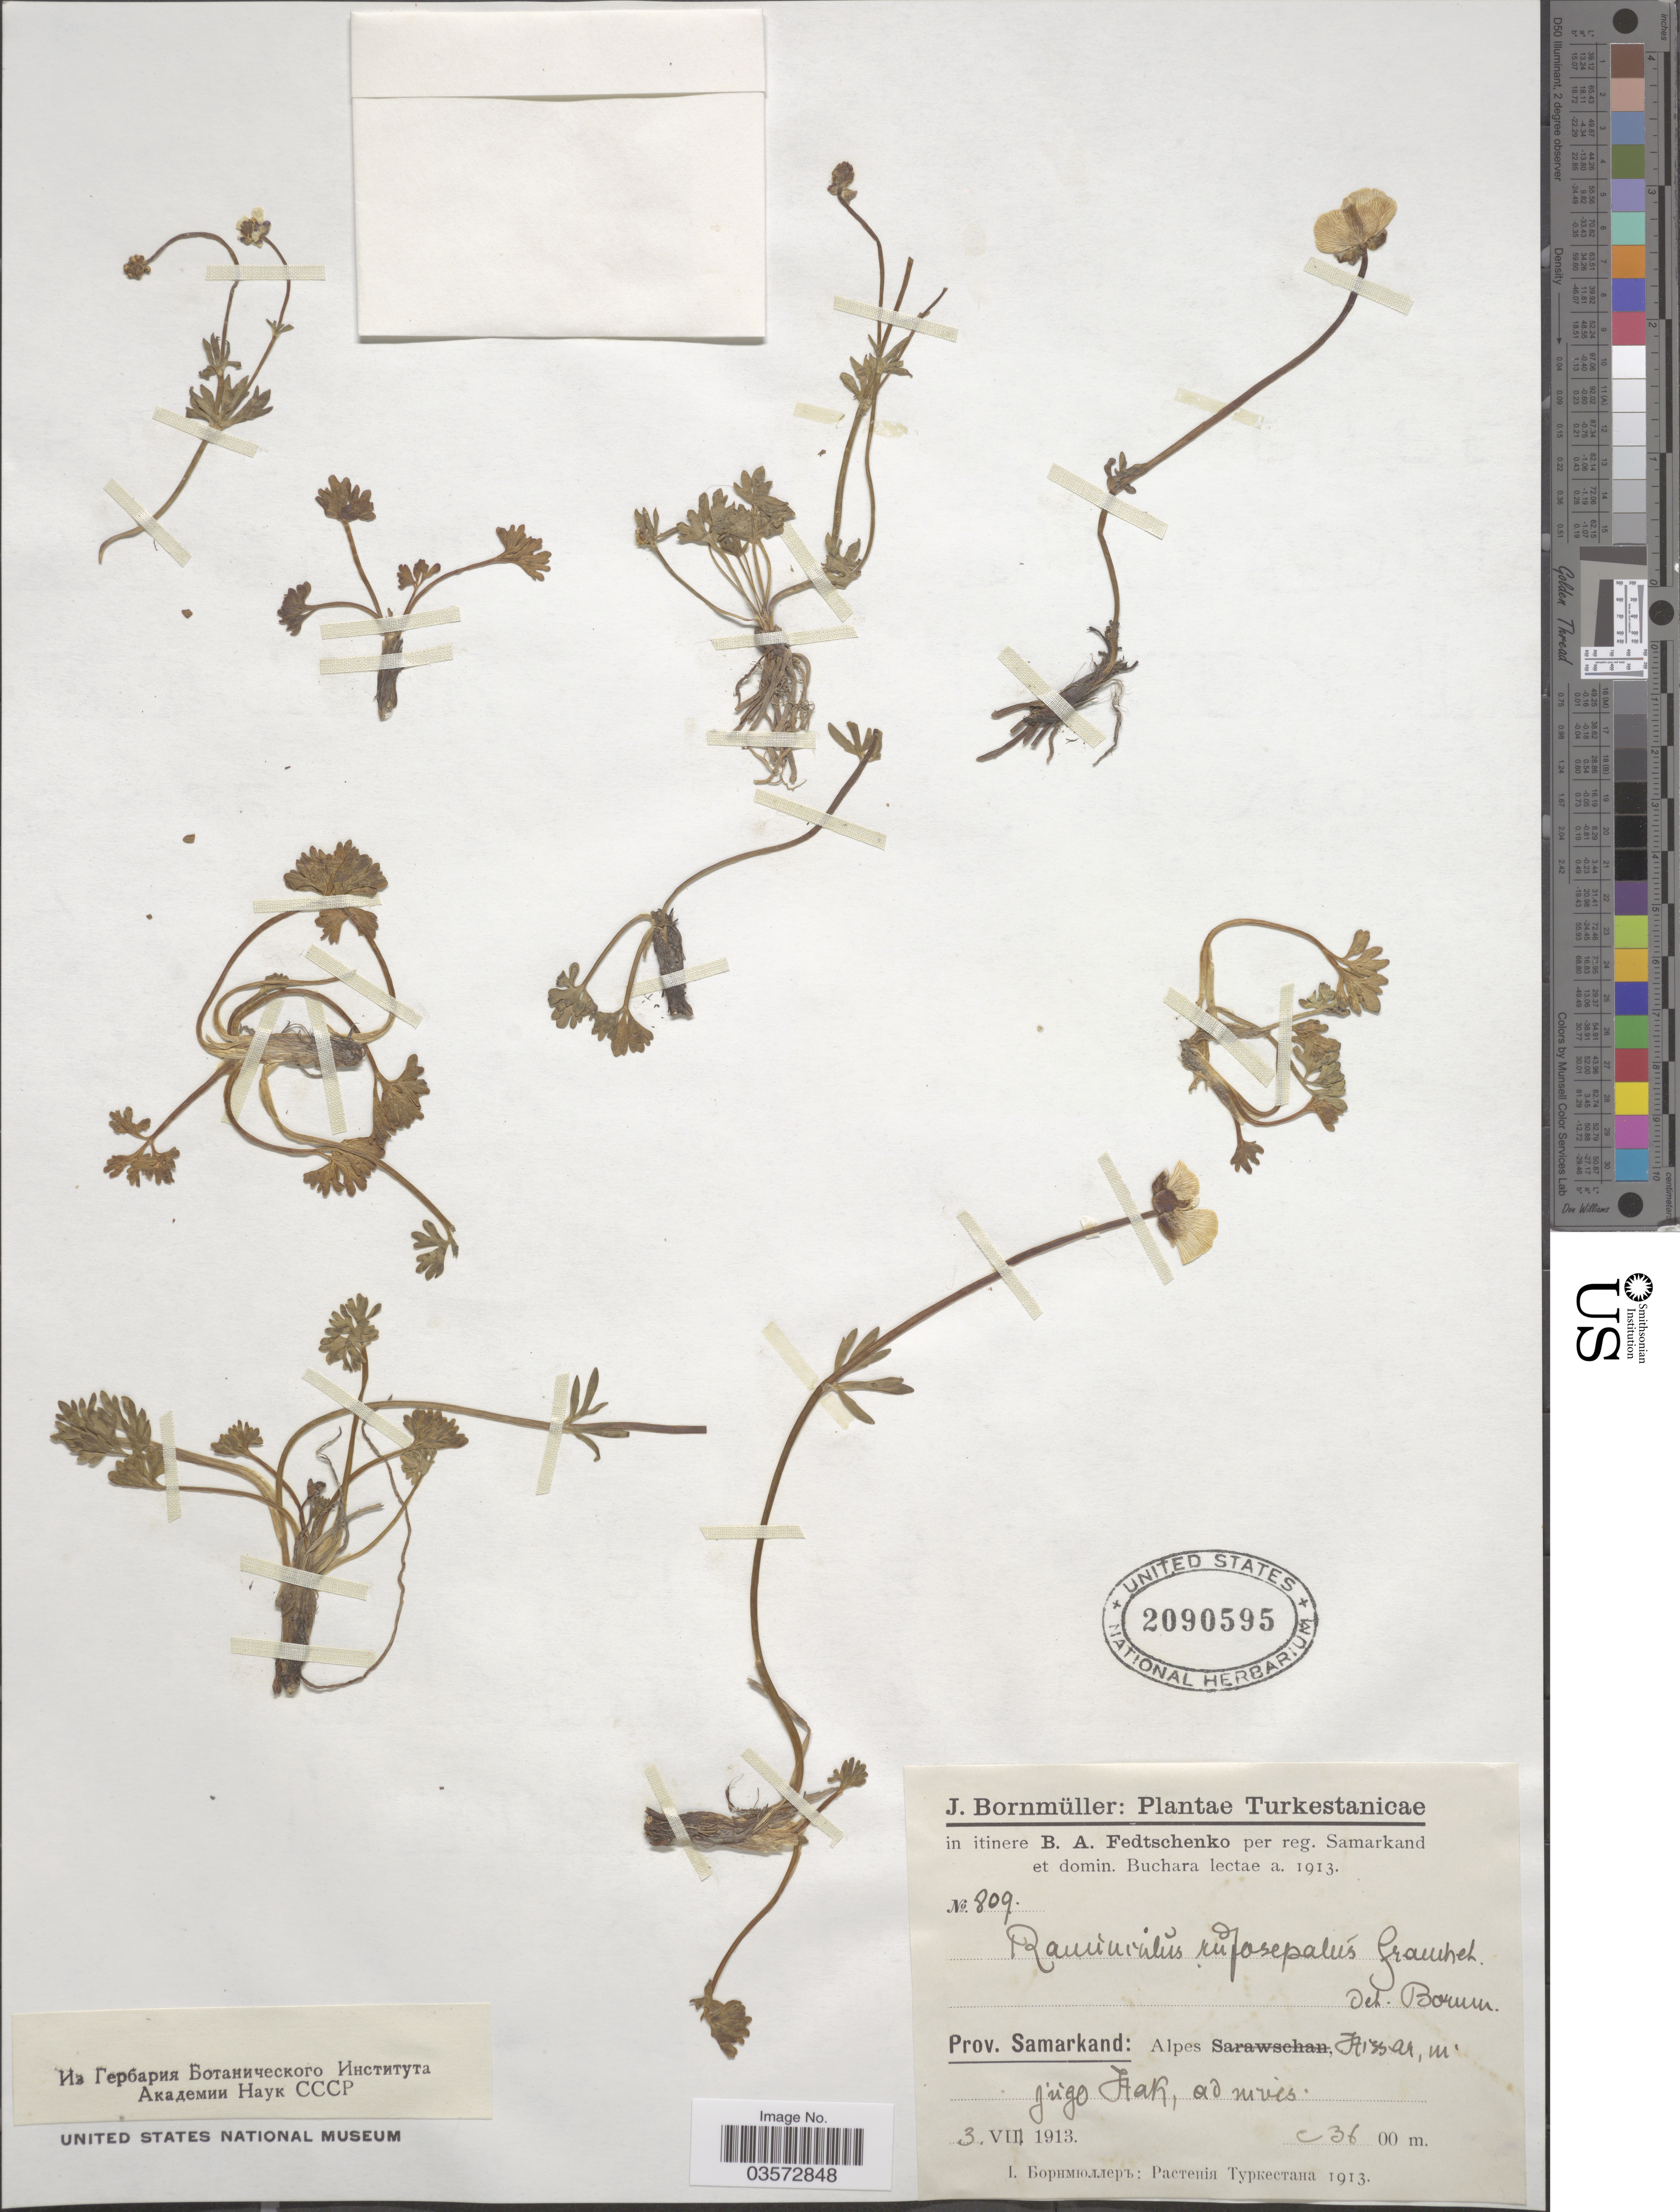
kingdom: Plantae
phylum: Tracheophyta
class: Magnoliopsida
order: Ranunculales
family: Ranunculaceae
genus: Ranunculus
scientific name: Ranunculus rufosepalus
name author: Franch.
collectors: B. A. Fedtschenko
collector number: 809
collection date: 1913-08-03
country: Uzbekistan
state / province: Samarqand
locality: Turkestanicae. Prov. Samarkand: Alpes Kissar, m. jugo Hak. [interpreted]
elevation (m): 3600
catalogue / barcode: US 2090595